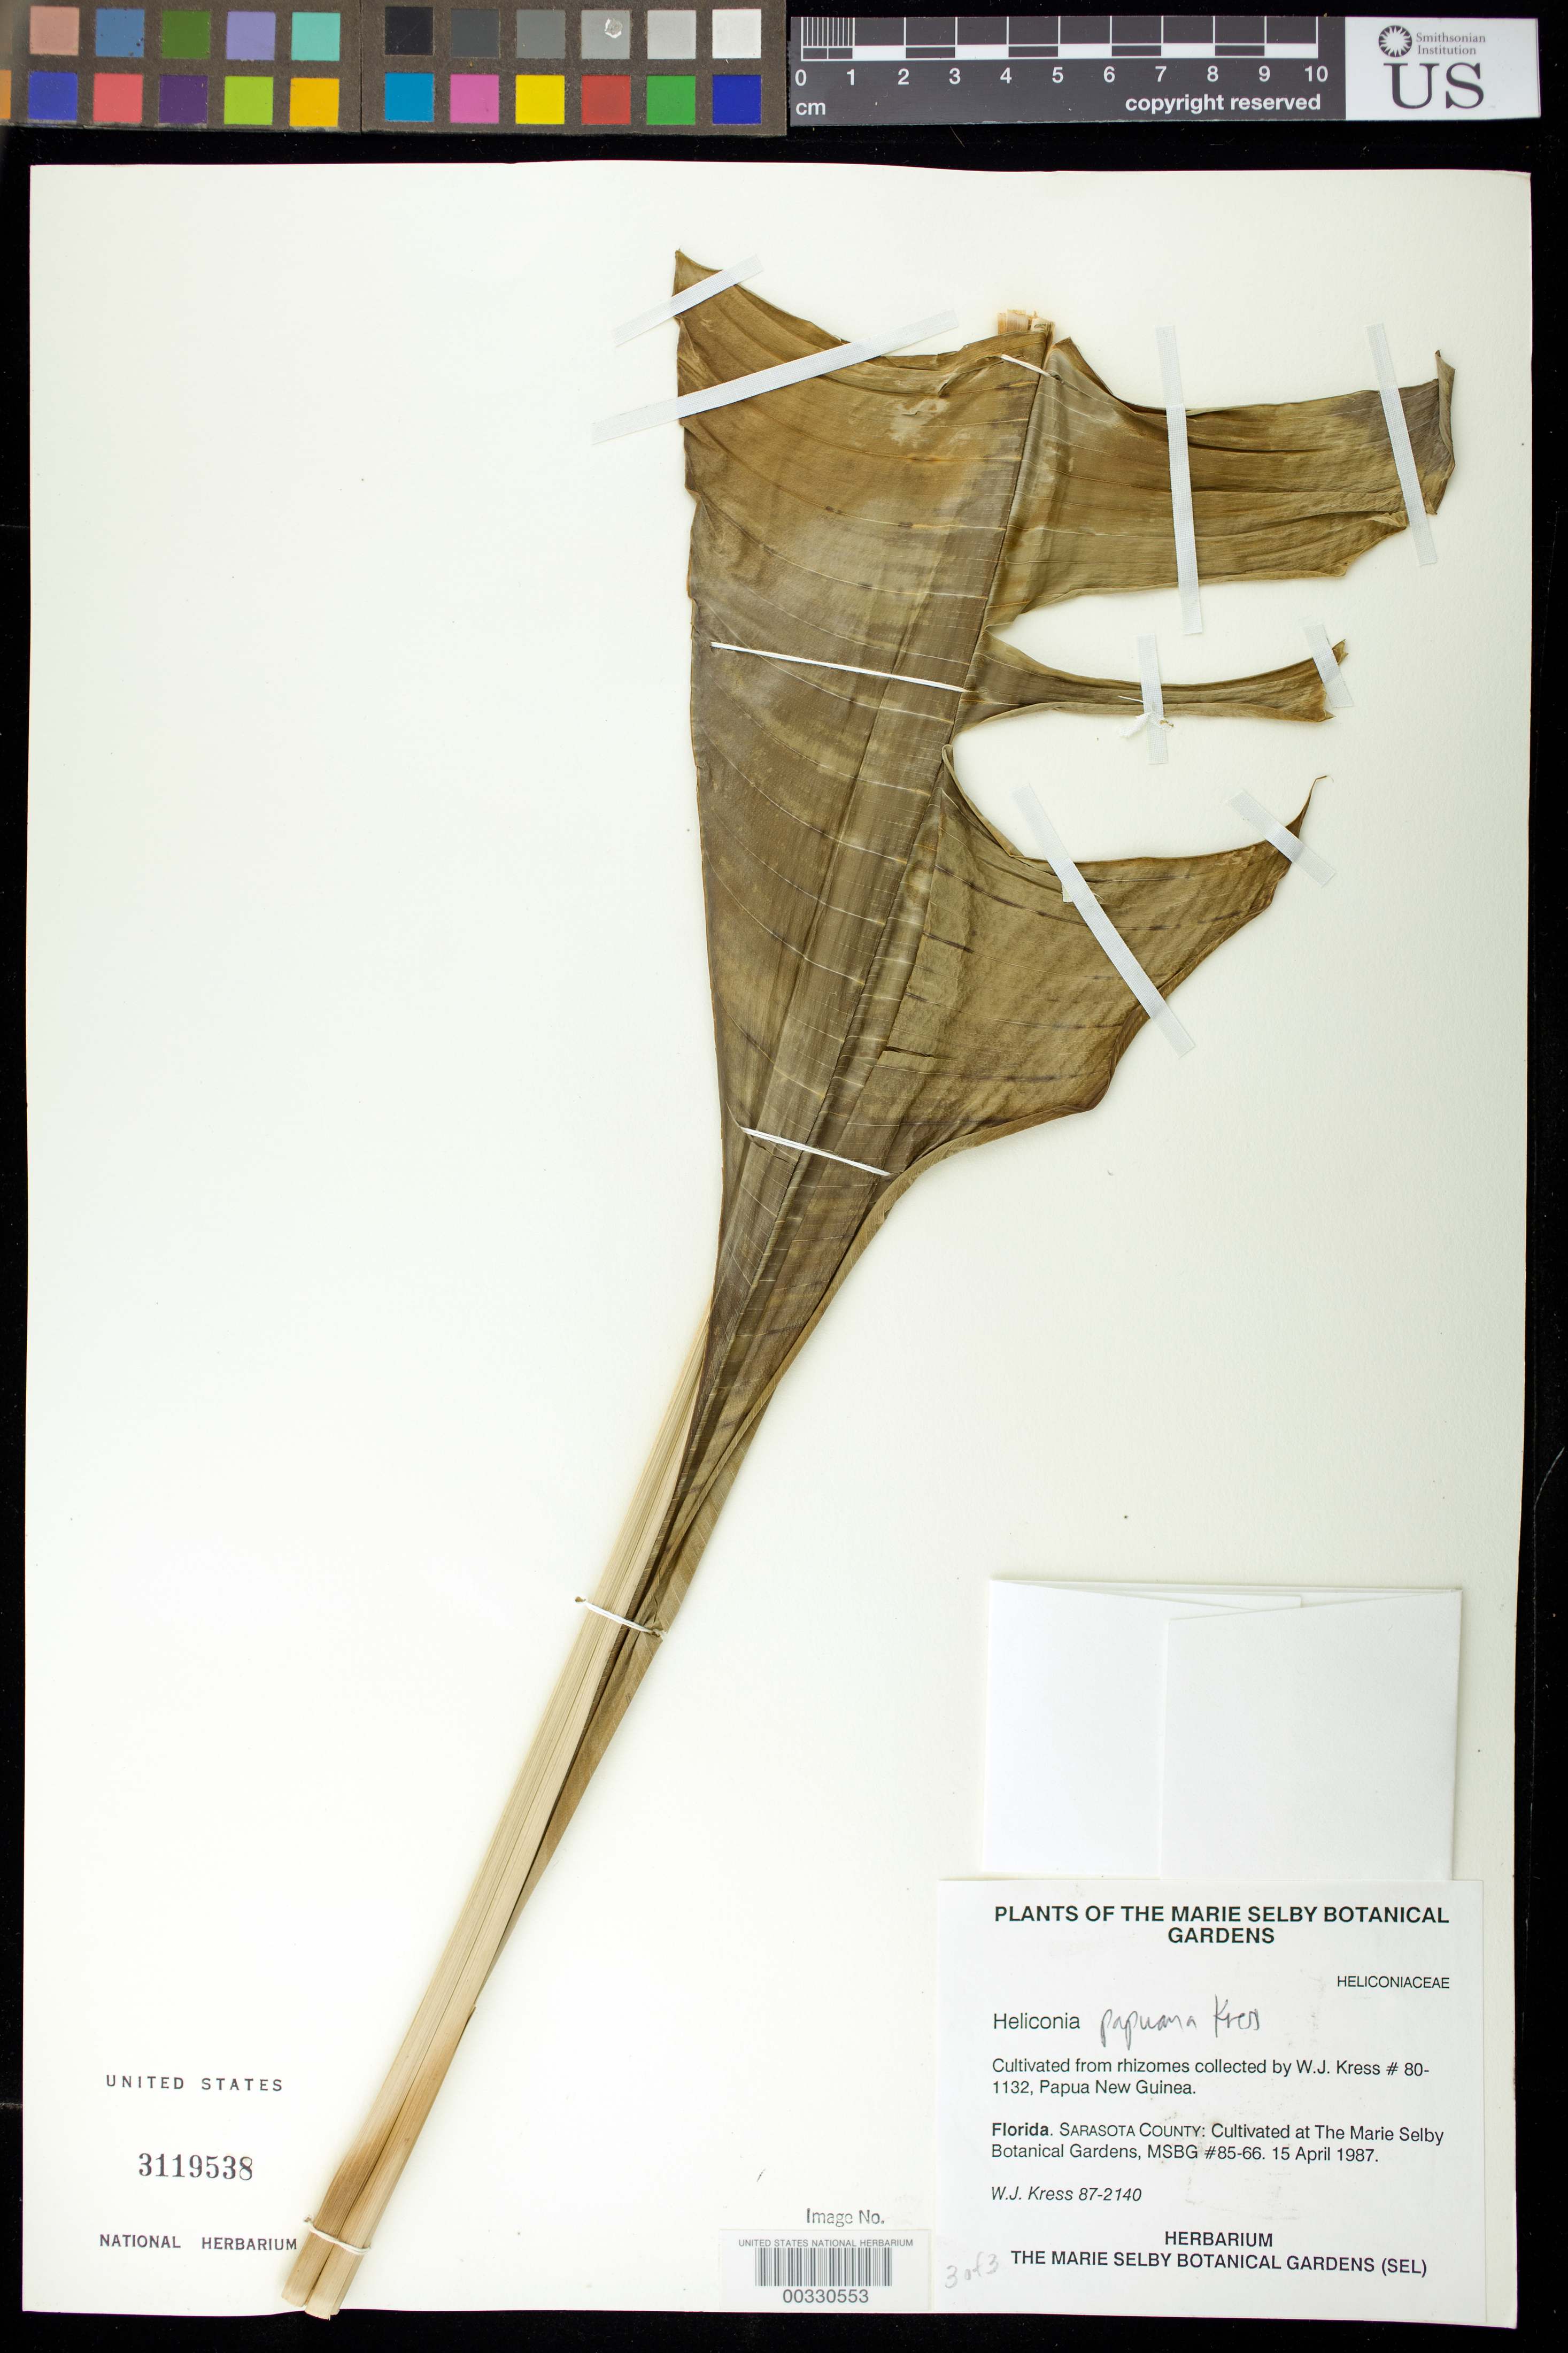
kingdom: Plantae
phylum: Tracheophyta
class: Liliopsida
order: Zingiberales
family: Heliconiaceae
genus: Heliconia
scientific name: Heliconia papuana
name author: W.J. Kress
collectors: W. J. Kress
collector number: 87-2140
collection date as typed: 15 Apr 1987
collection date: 1987-04-15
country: Papua New Guinea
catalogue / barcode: US 3119538